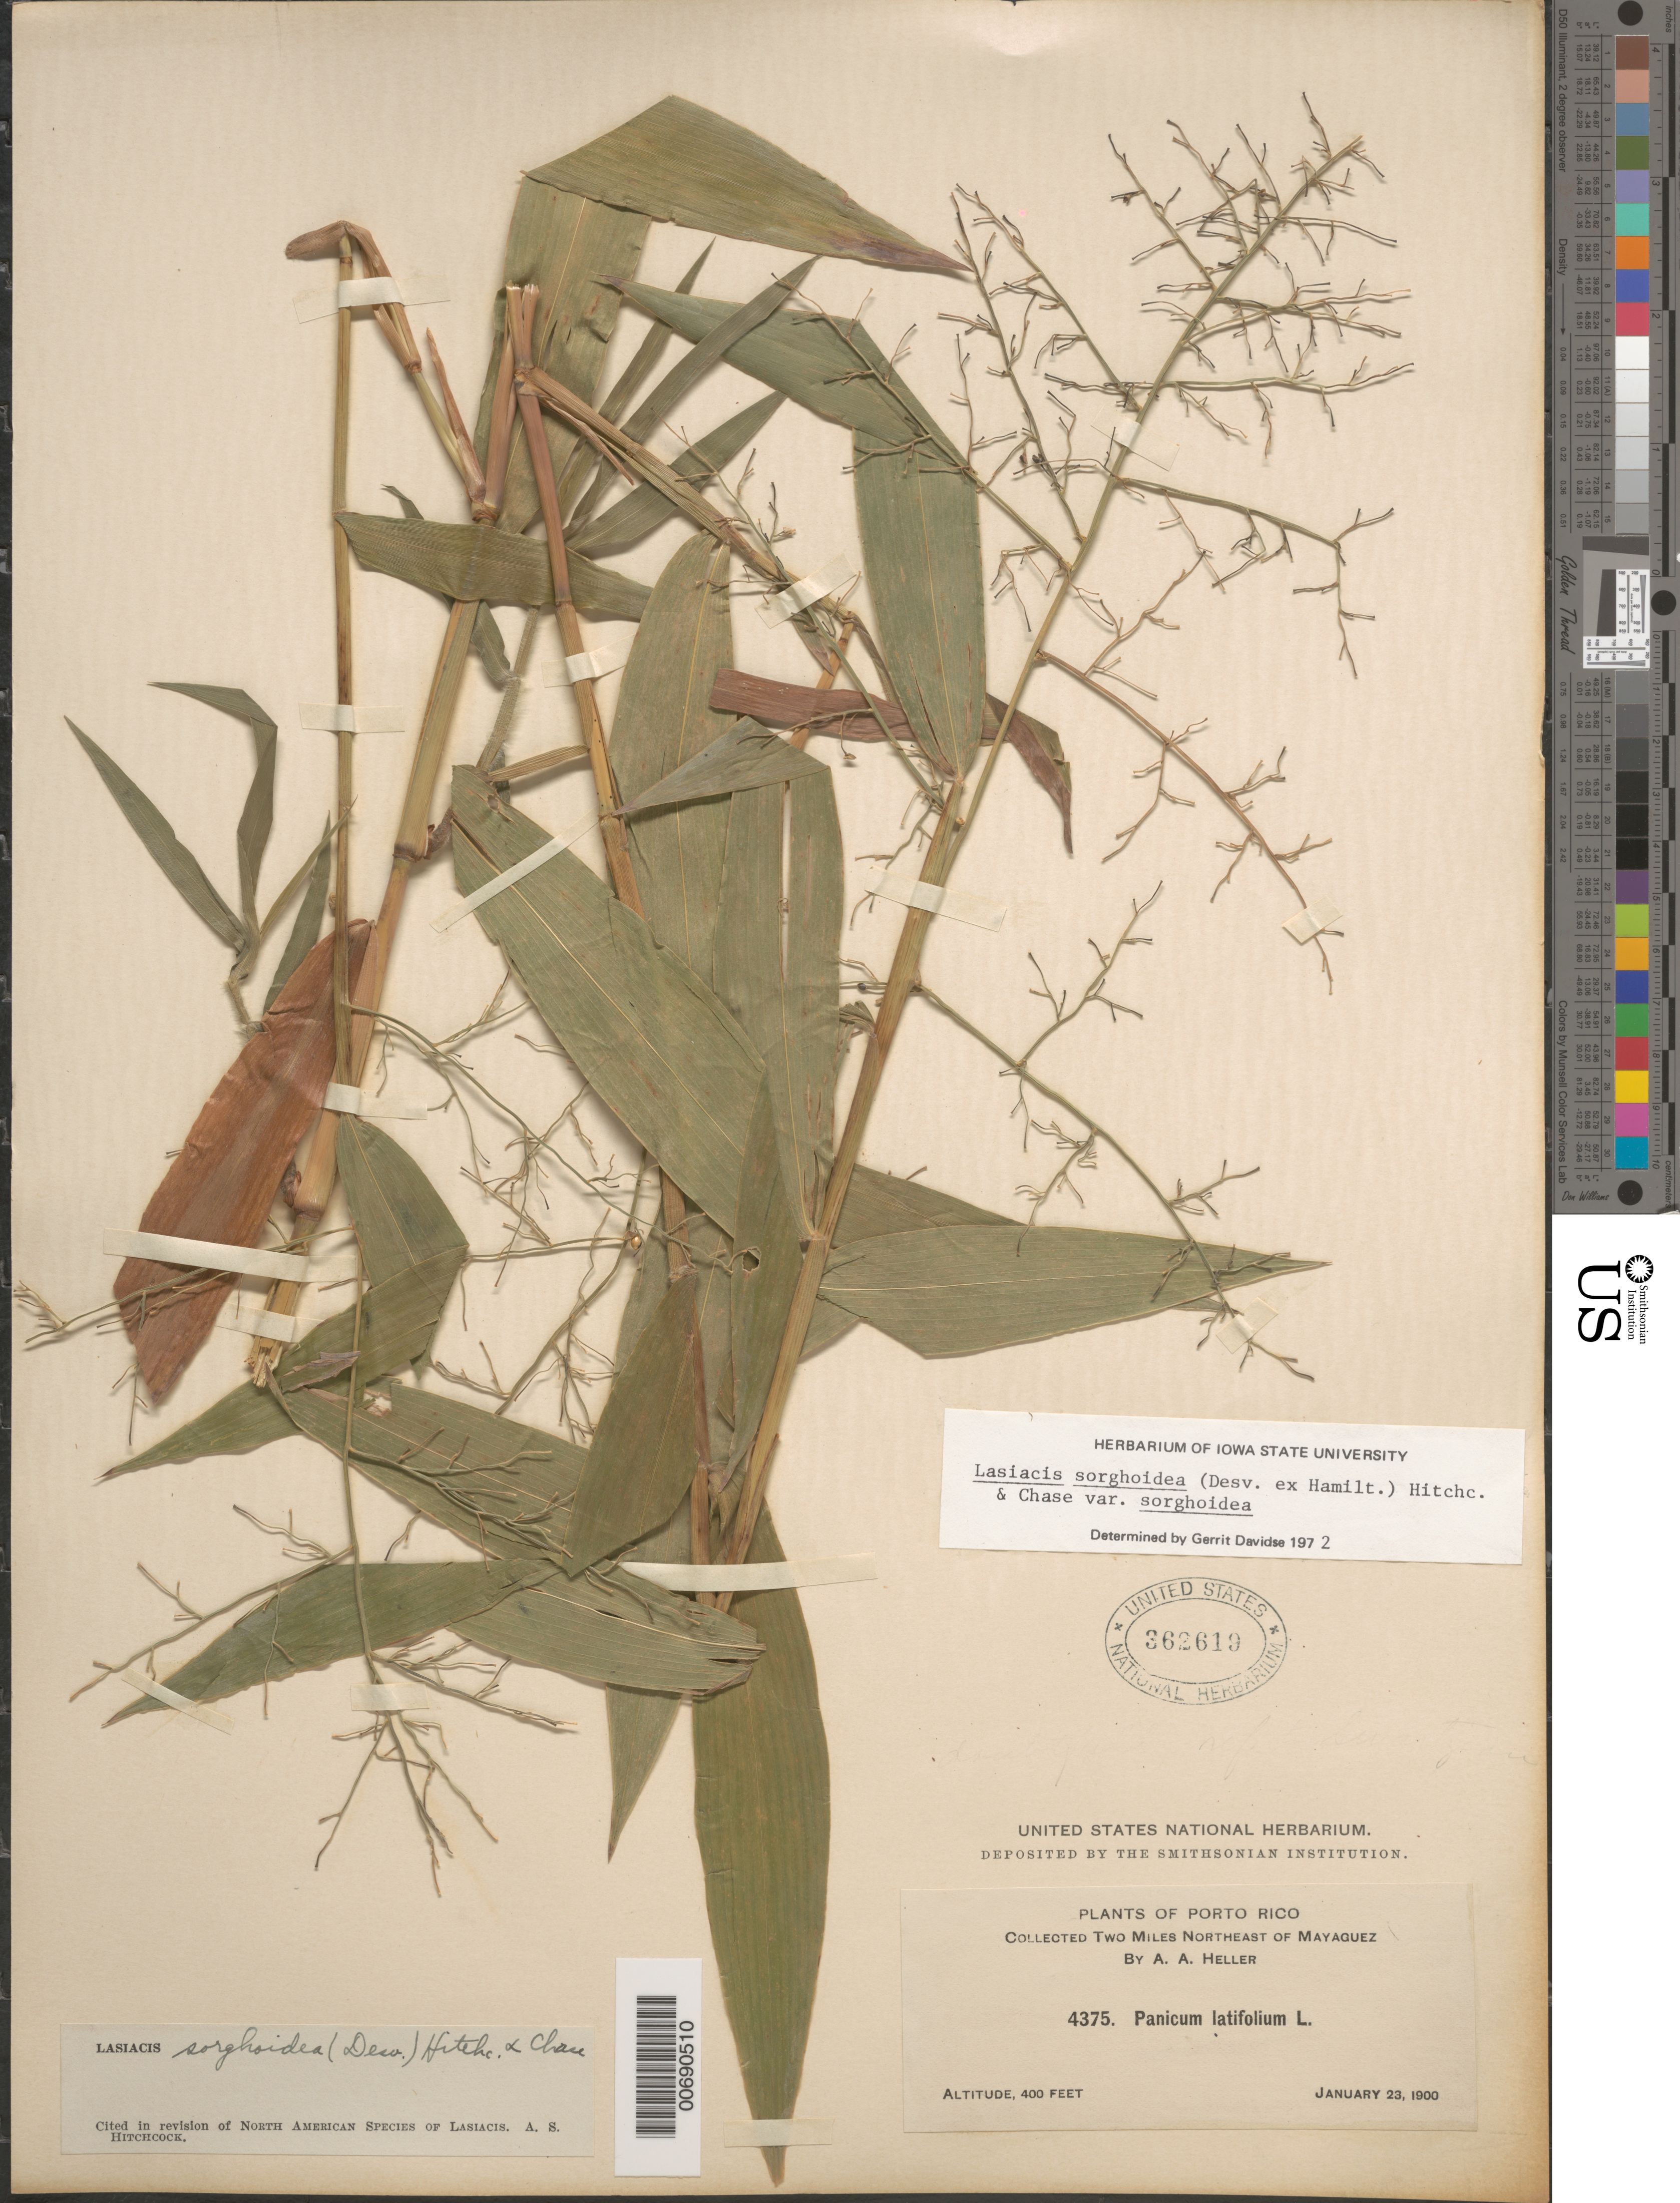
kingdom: Plantae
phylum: Tracheophyta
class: Liliopsida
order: Poales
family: Poaceae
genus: Lasiacis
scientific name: Lasiacis sorghoidea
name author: (Desv. ex Ham.) Hitchc. & Chase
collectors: A. A. Heller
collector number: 4375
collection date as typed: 23 Jan 1900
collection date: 1900-01-23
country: Puerto Rico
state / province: Mayagüez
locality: Mayaguez, 2 mi. NE of .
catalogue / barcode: US 362619